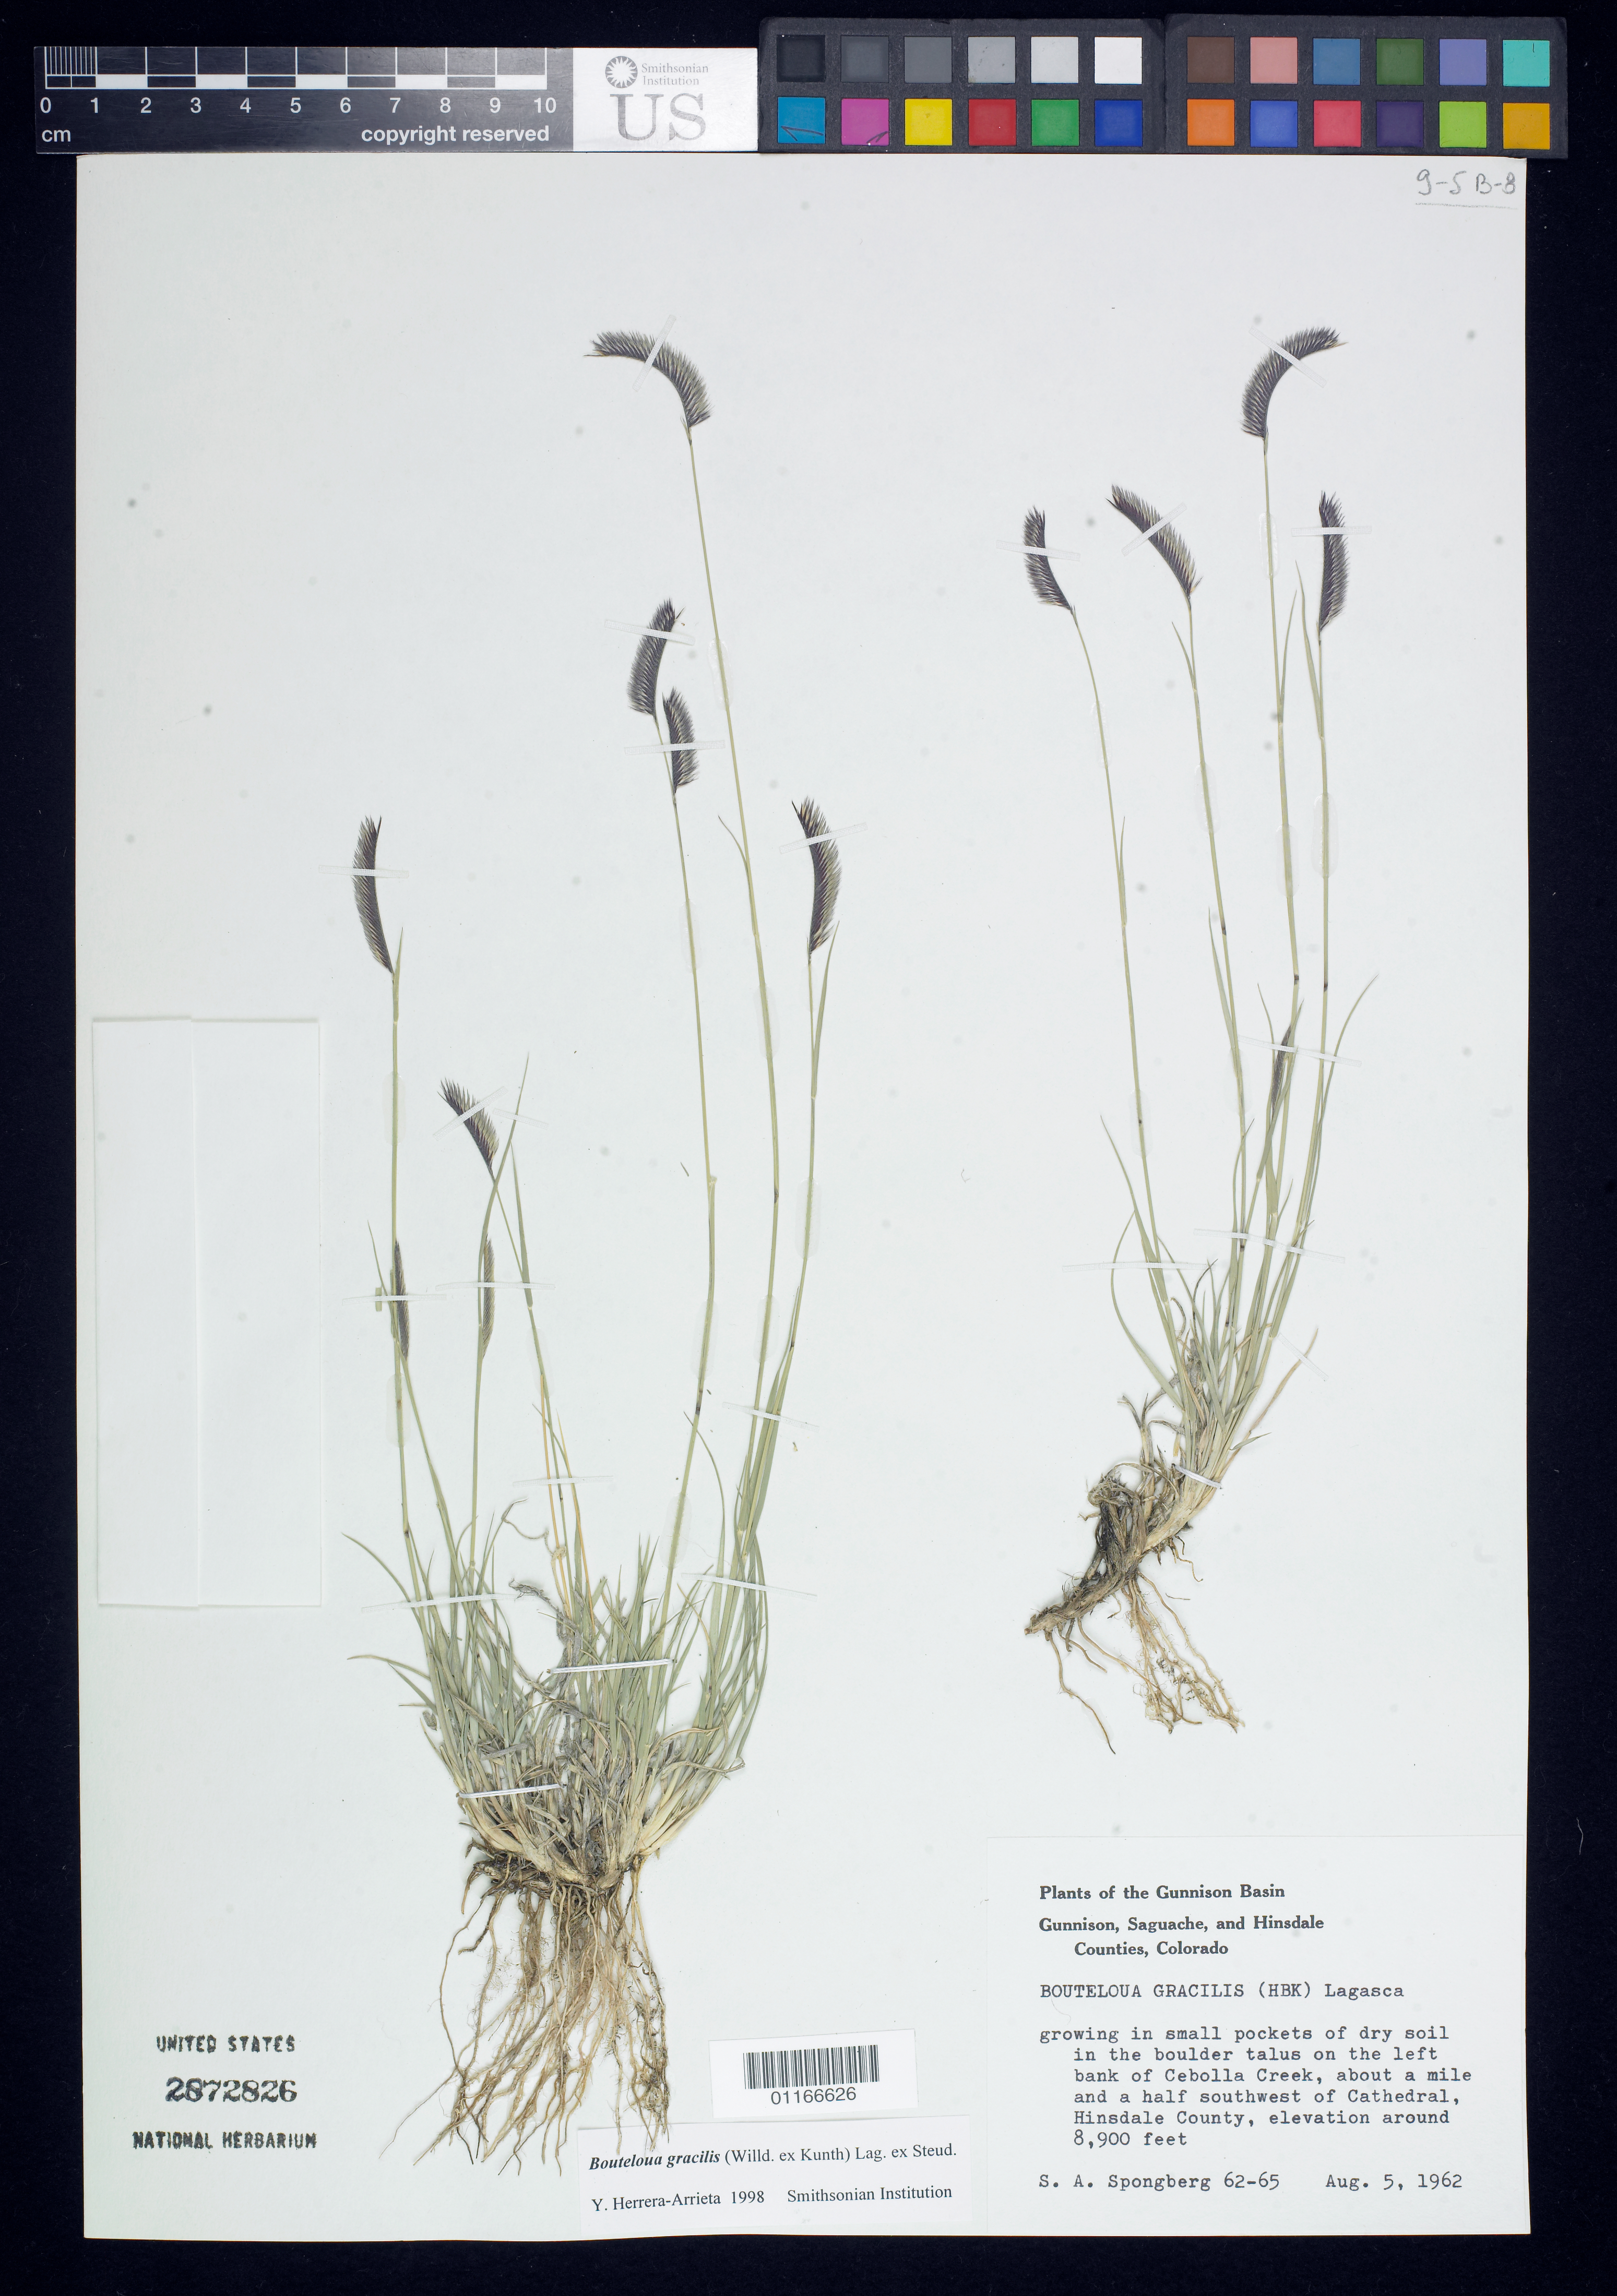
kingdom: Plantae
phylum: Tracheophyta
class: Liliopsida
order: Poales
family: Poaceae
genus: Bouteloua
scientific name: Bouteloua gracilis (Willd. ex Kunth) Lag. ex Steud. nom. illeg.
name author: (Willd. ex Kunth) Lag. ex Steud.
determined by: Herrera Arrieta, Y., (CIIDIR), Instituto Politecnico Nacional (MEXICO)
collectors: S. A.Spongberg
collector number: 62-65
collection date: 1962-08-05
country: United States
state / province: Colorado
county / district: Hinsdale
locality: About 1.5 miles SW of Cathedral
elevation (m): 2713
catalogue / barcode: US 2872826